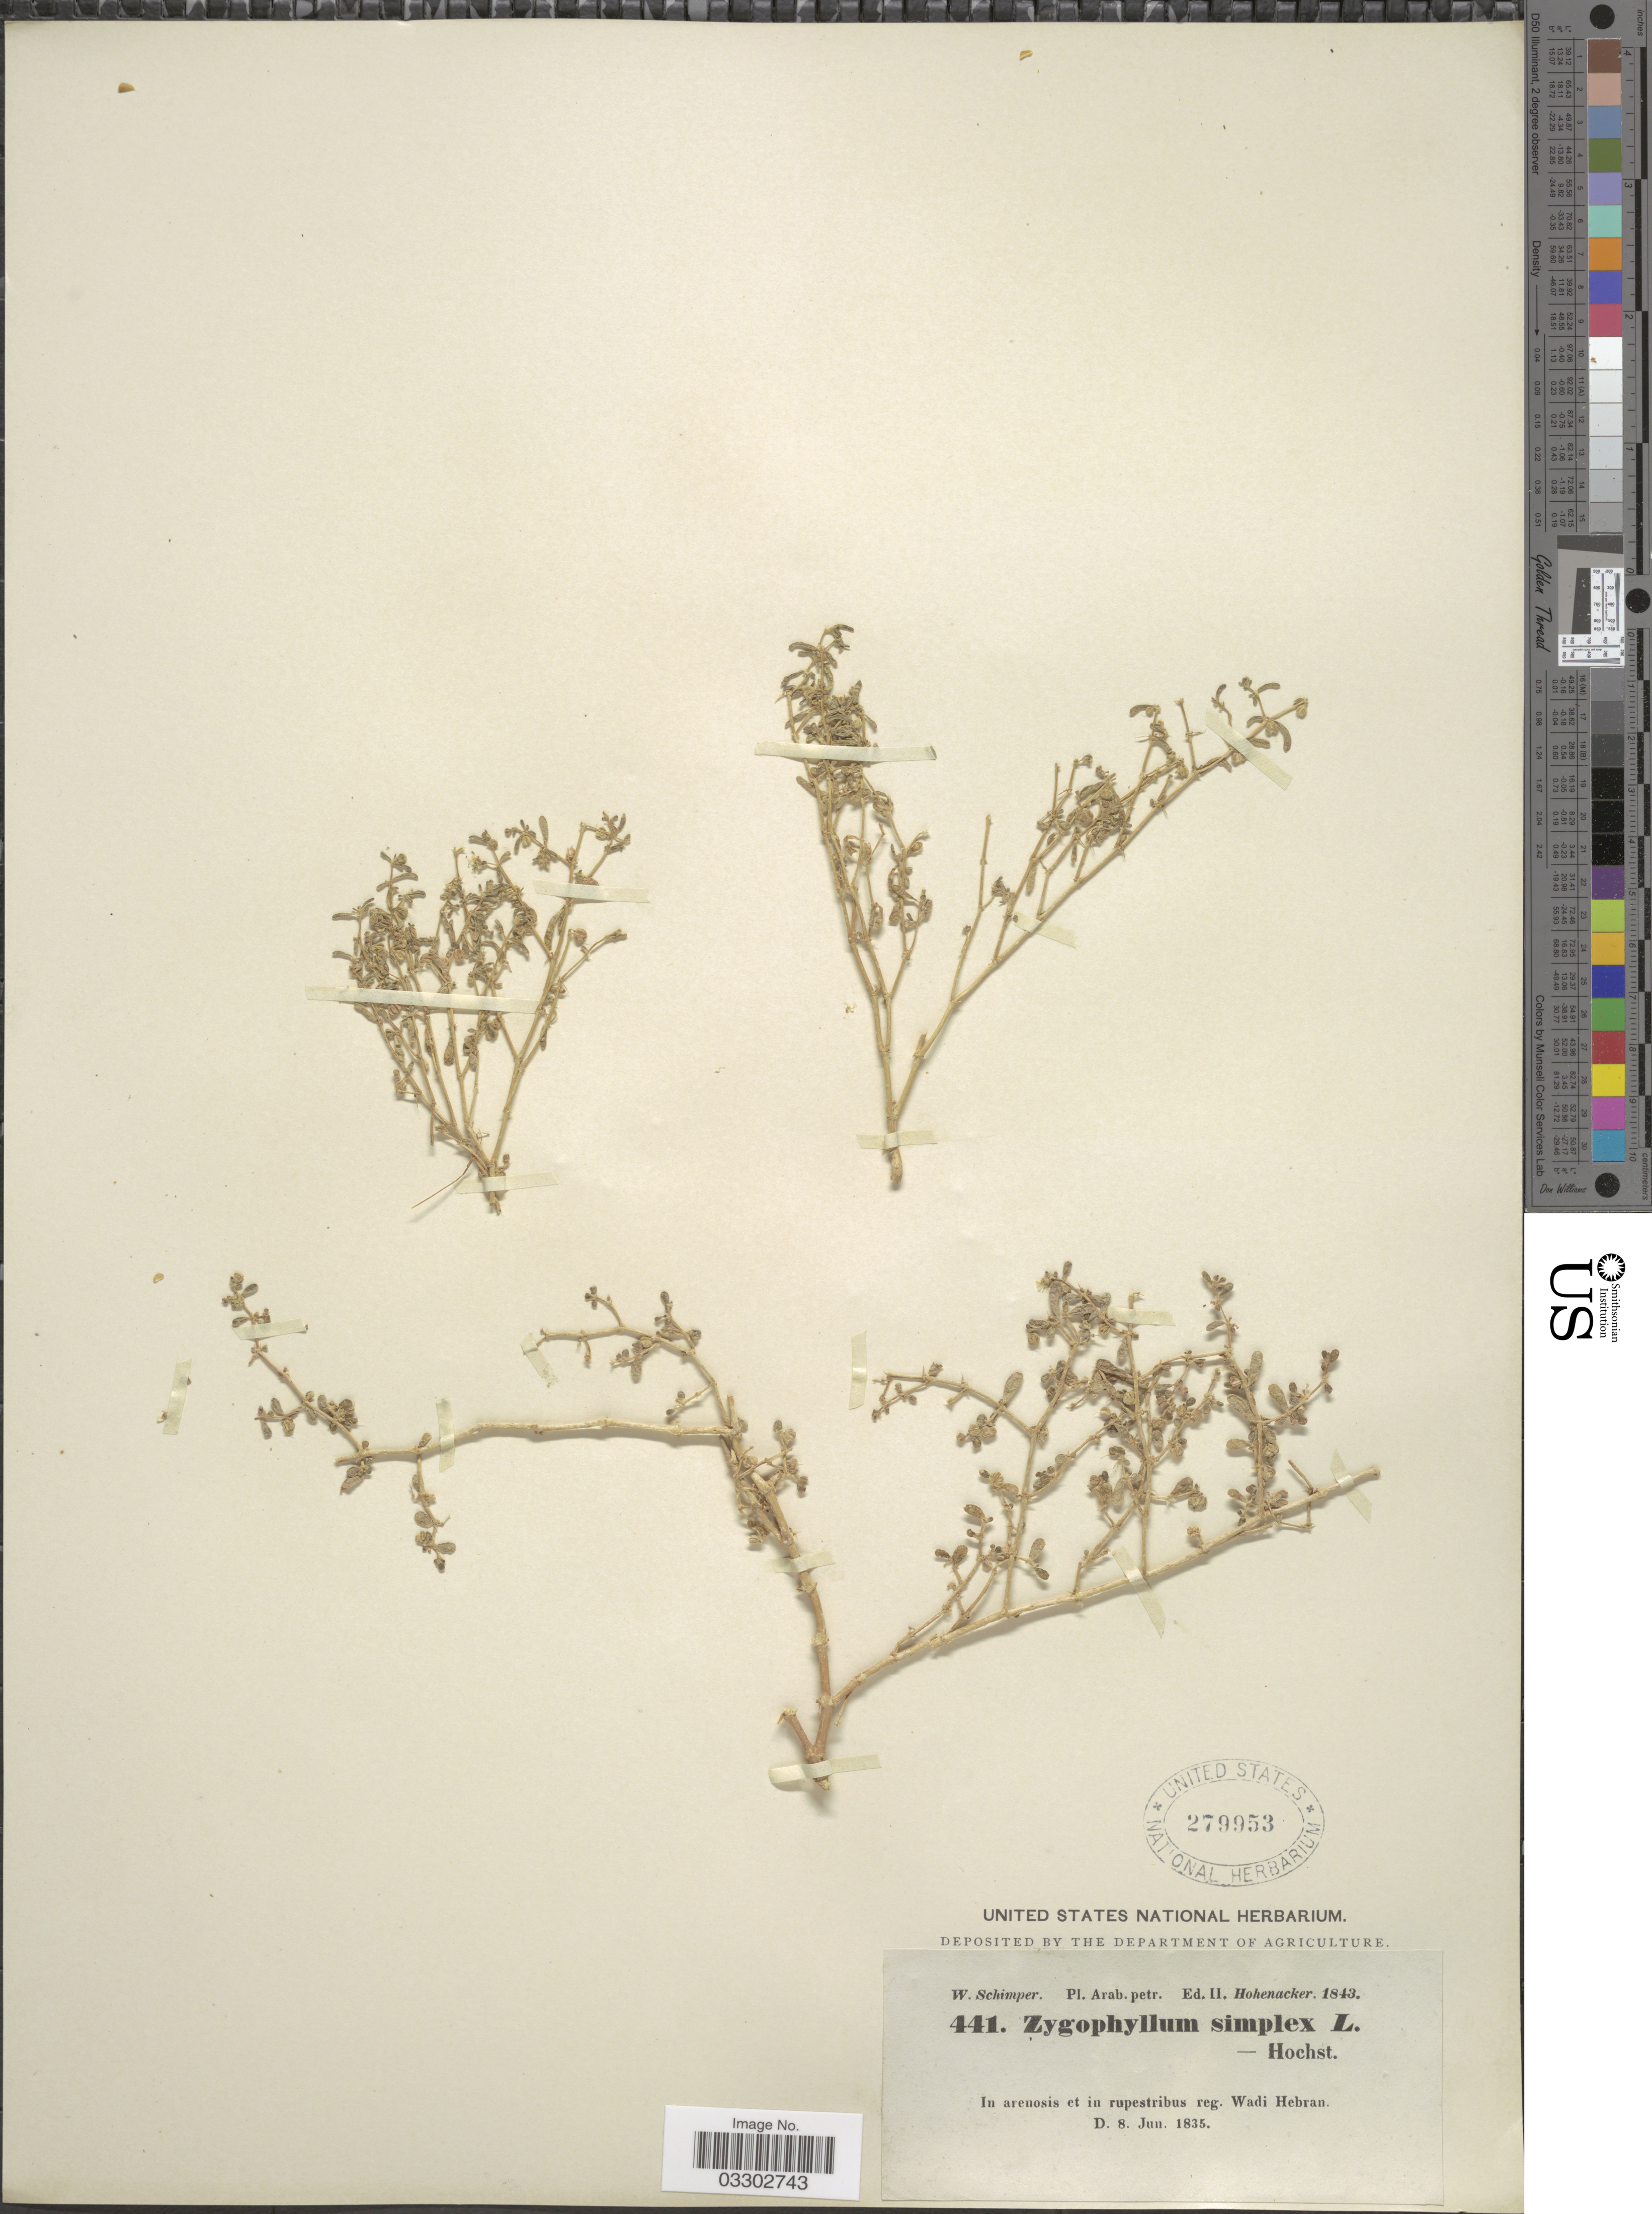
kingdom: Plantae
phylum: Tracheophyta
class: Magnoliopsida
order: Zygophyllales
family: Zygophyllaceae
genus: Zygophyllum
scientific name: Zygophyllum simplex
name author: L.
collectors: W. Schimper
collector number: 441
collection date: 1835-06-08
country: Egypt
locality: In arenosis et in rupestribus reg. Wadi Hebran. [Sinai]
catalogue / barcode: US 279953